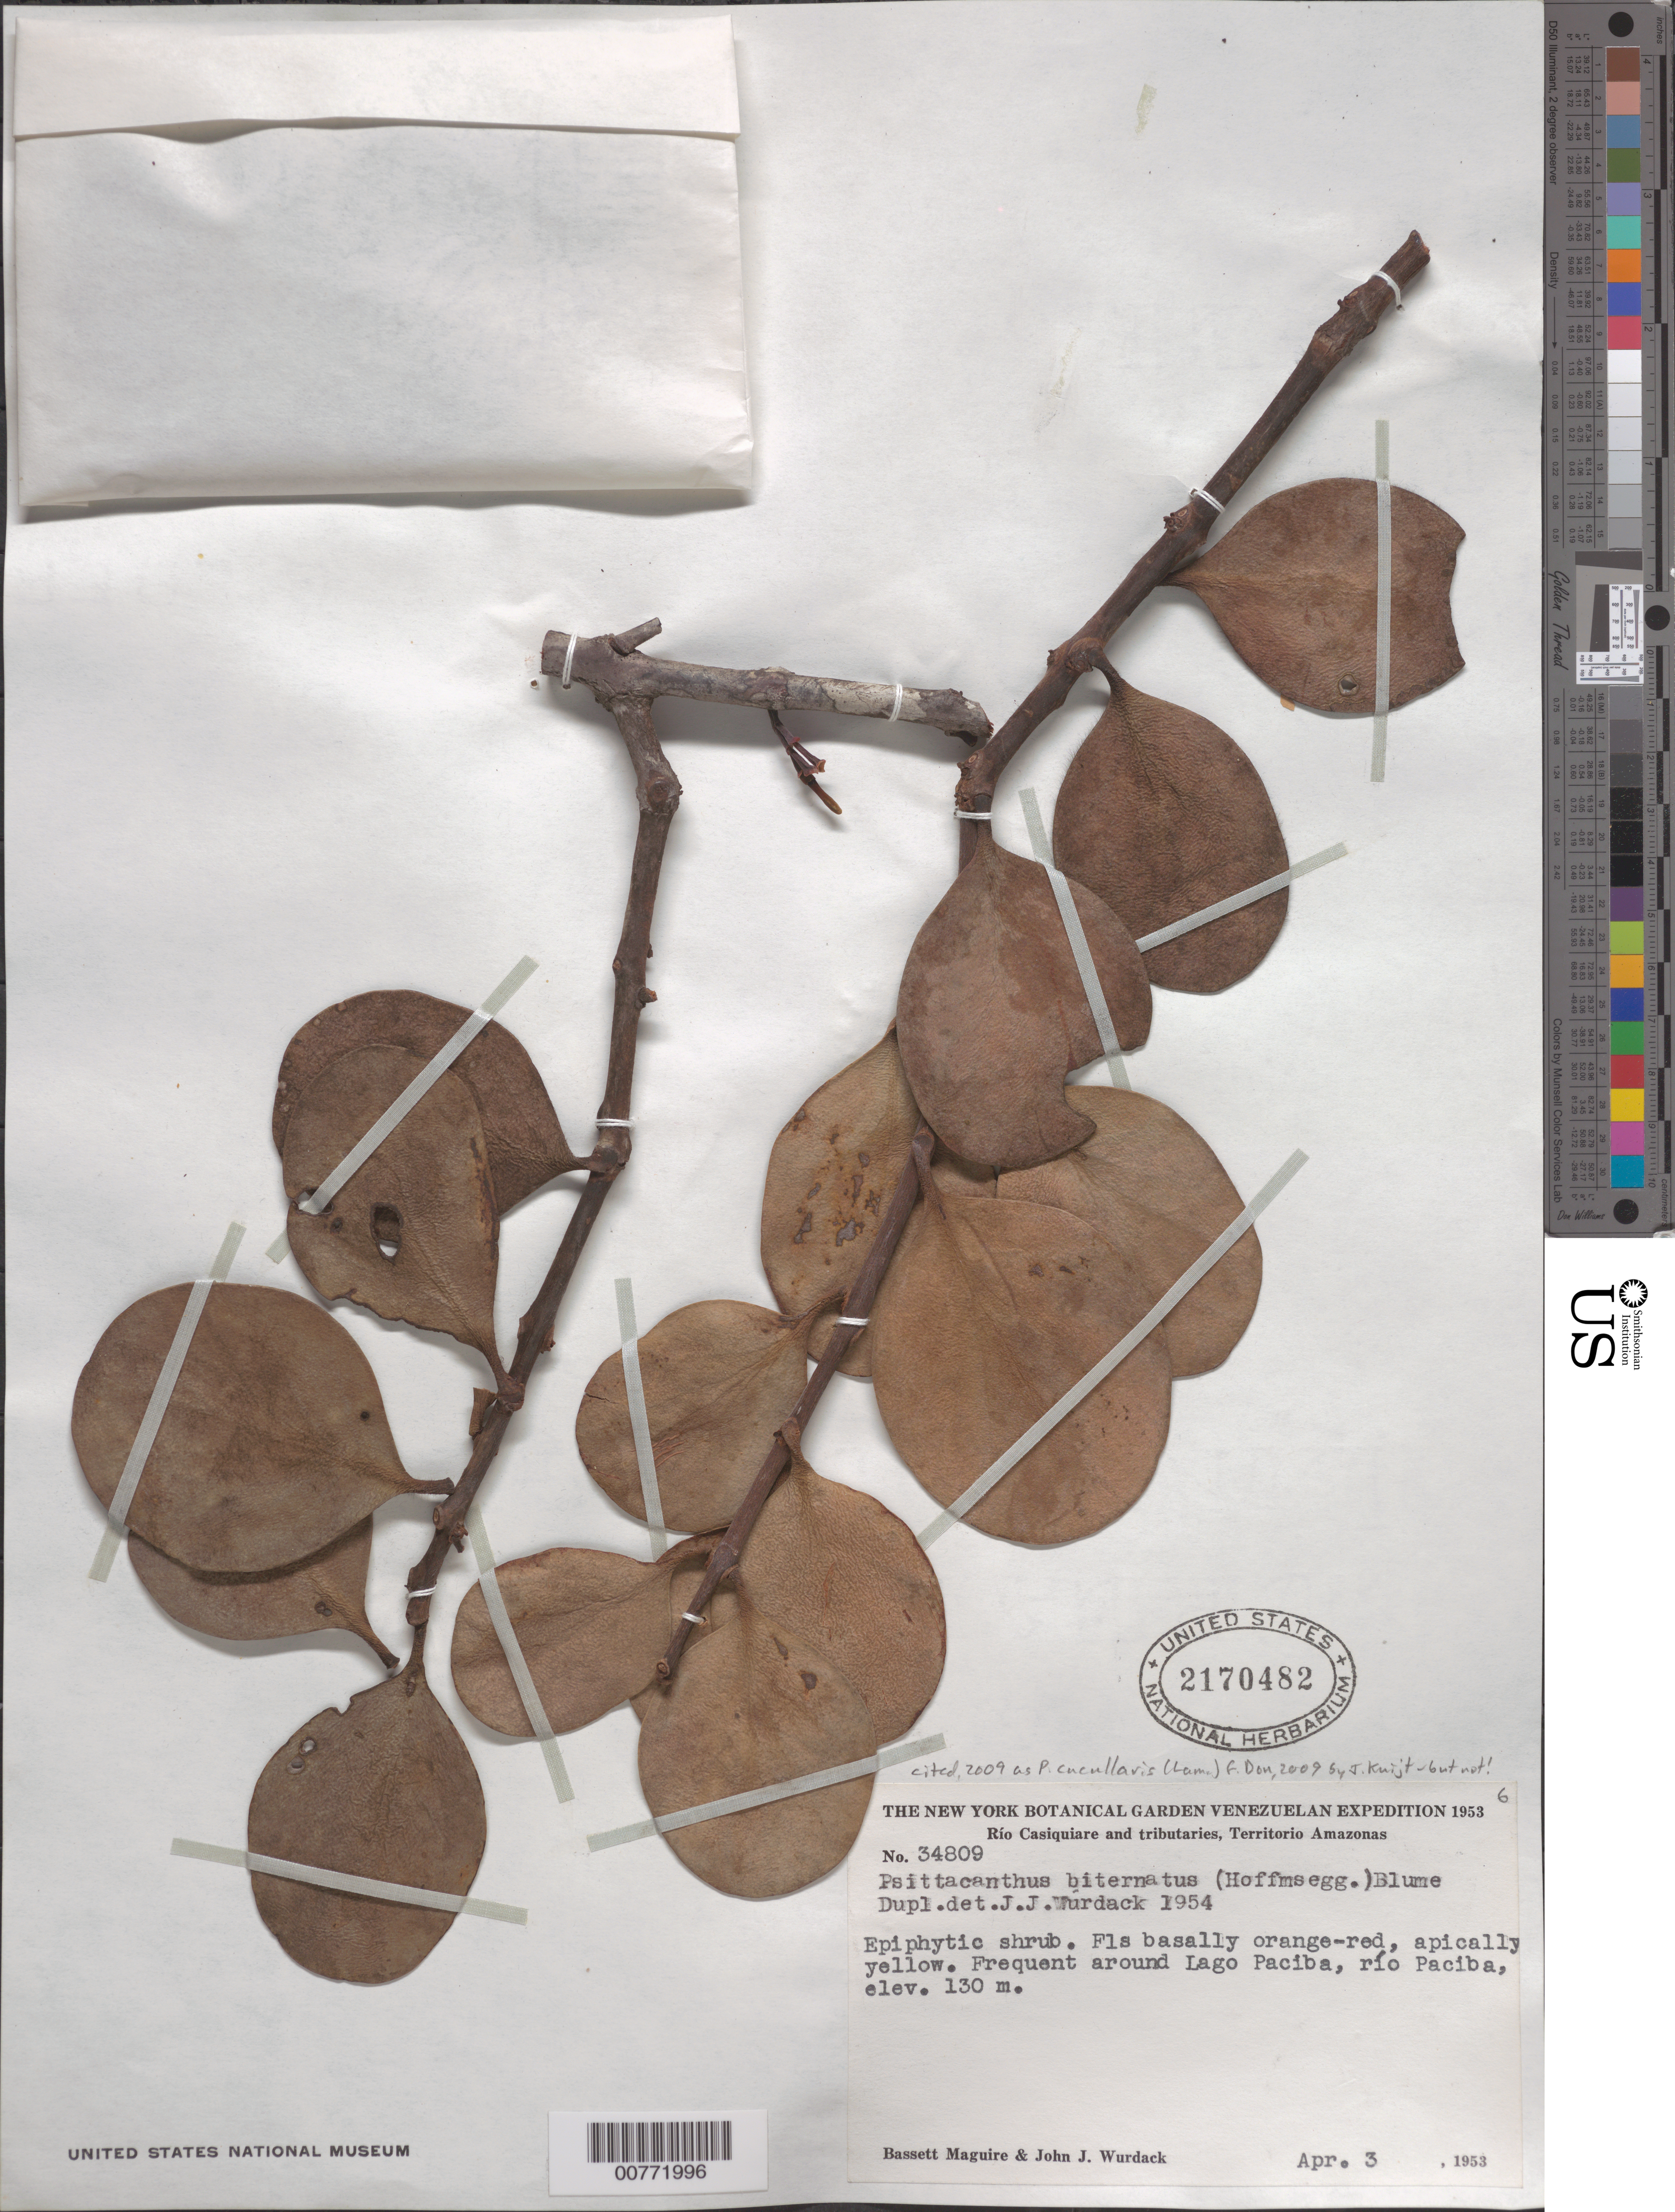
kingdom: Plantae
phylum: Tracheophyta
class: Magnoliopsida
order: Santalales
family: Loranthaceae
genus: Psittacanthus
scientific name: Psittacanthus biternatus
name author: (Hoffmanns.) G. Don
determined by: Wurdack, John J., (US), US (UNITED STATES)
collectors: B. Maguire & J. J. Wurdack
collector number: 34809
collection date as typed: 3-Apr-53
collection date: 1953-04-03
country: Venezuela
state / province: Amazonas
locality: Río Casiquiare and tributaries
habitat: Around Lago Paciba, Rio Paciba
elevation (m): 130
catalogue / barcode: US 2170482